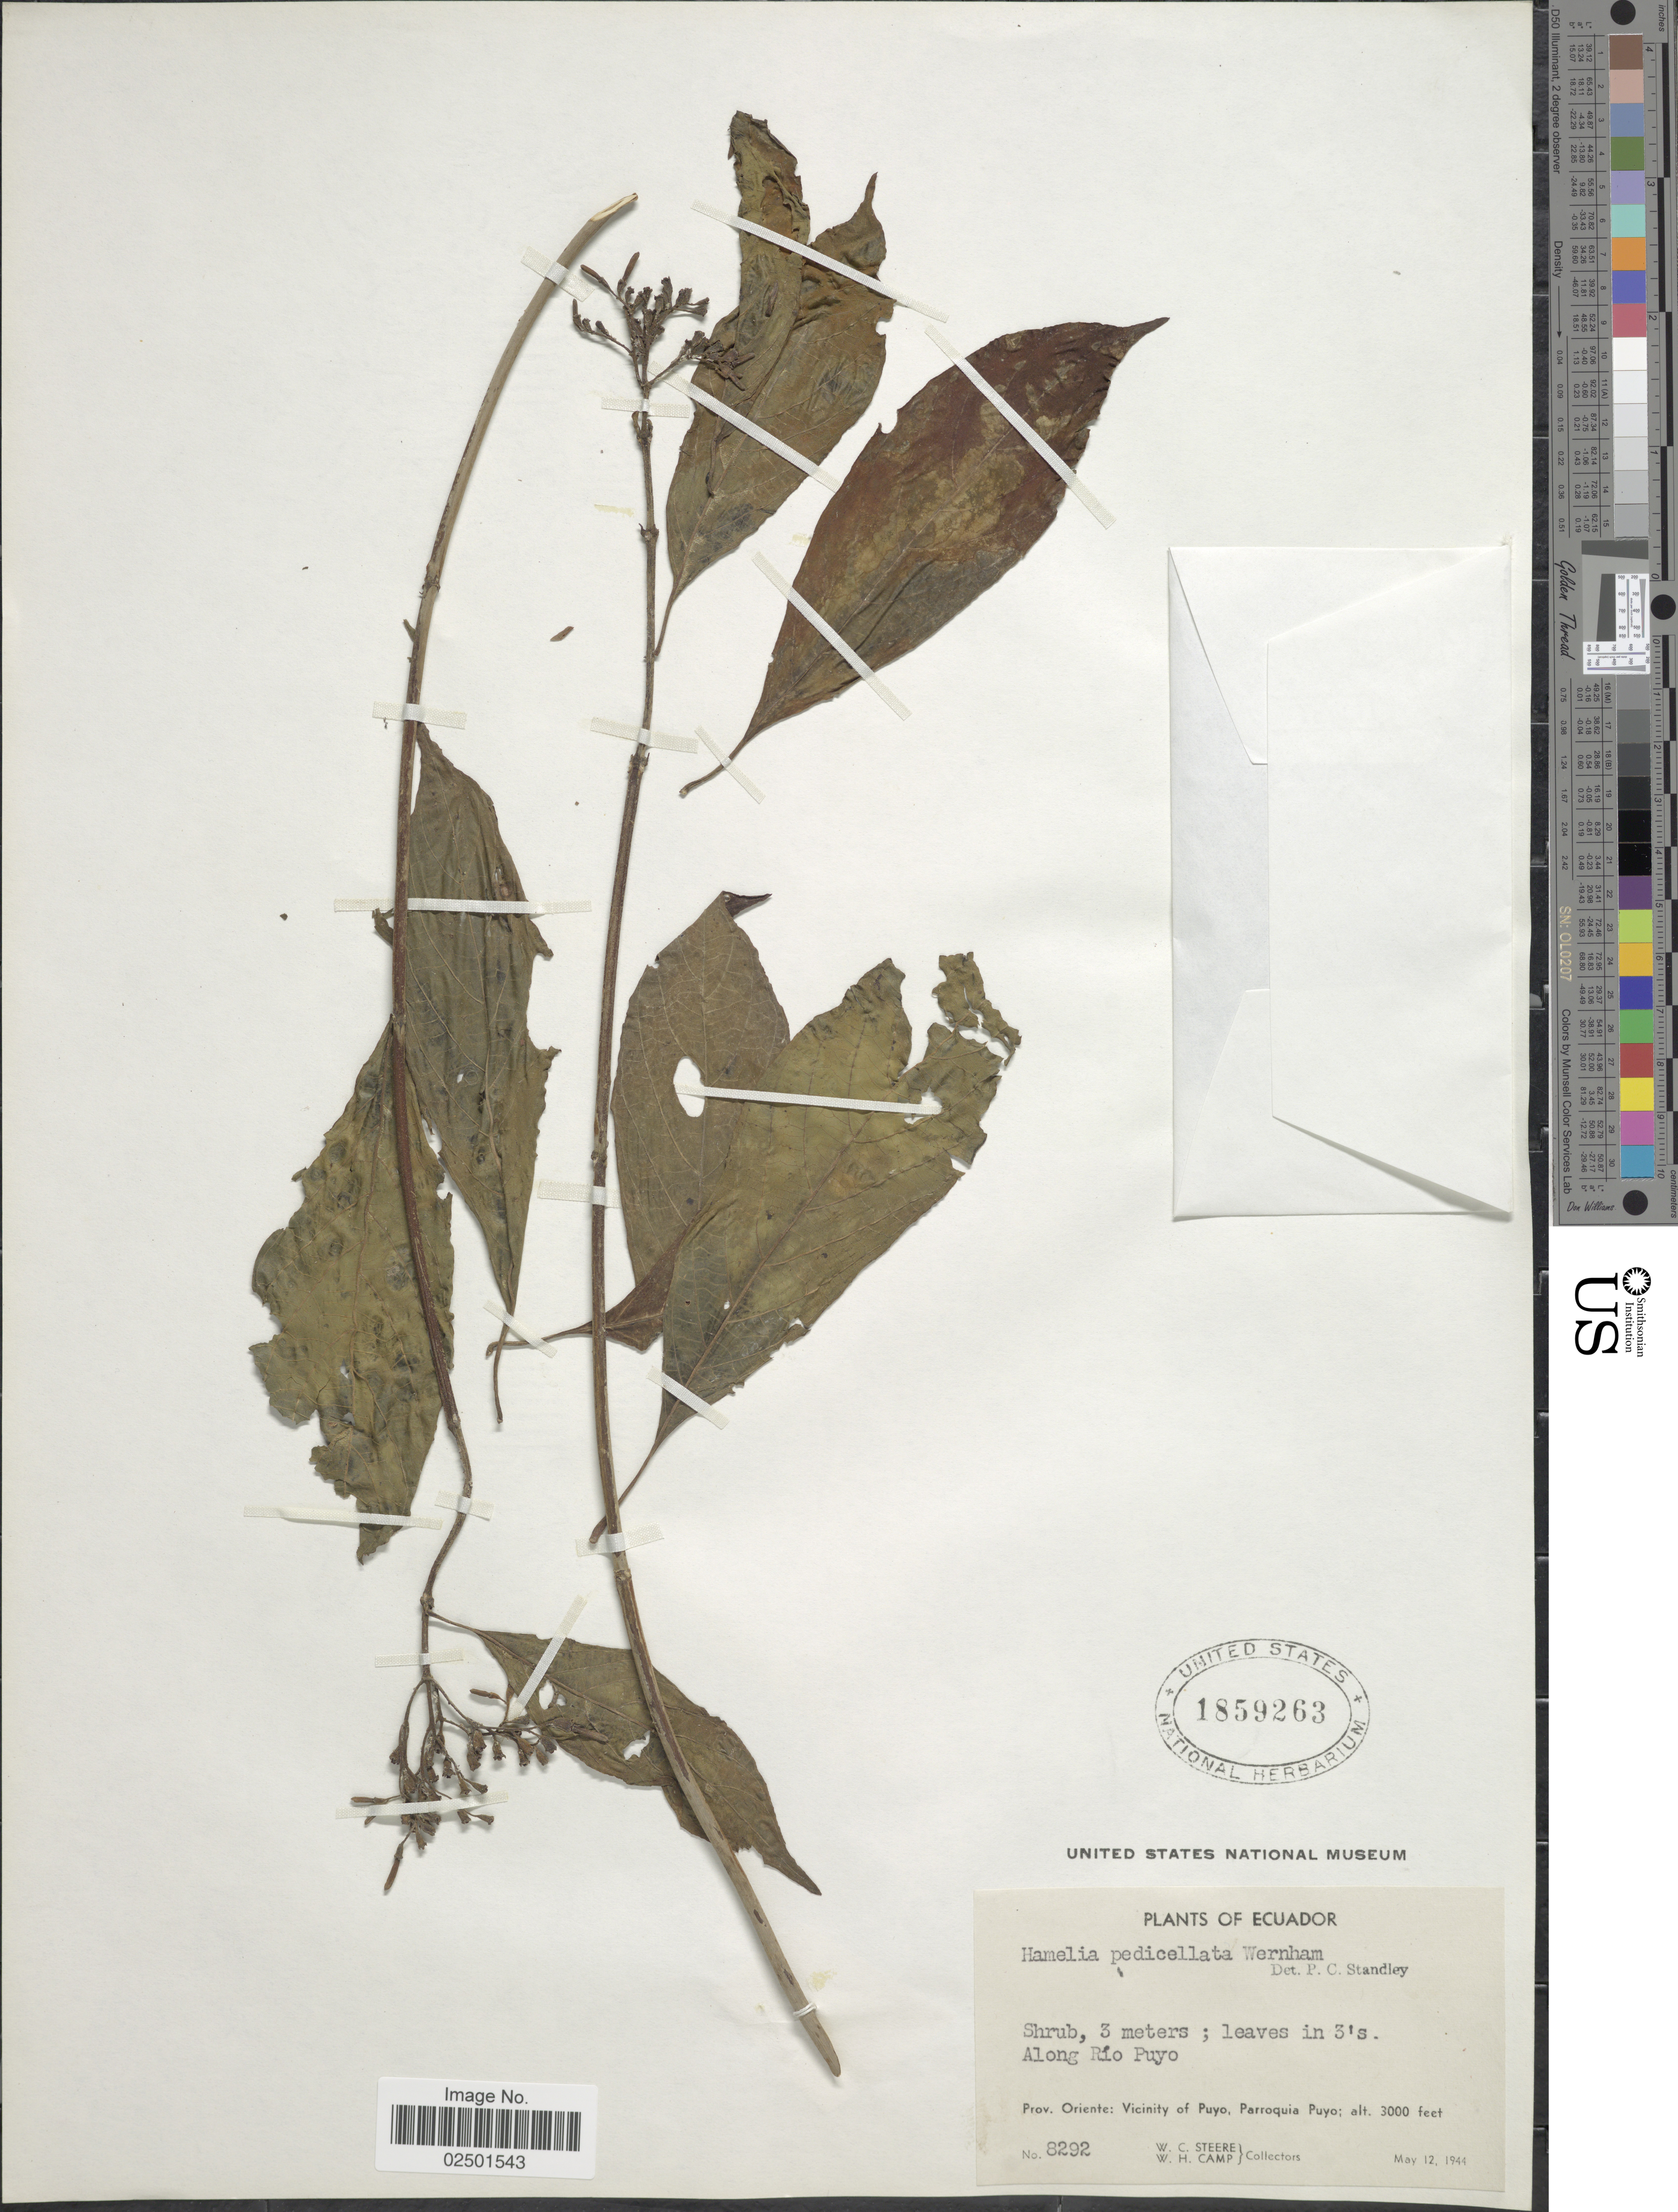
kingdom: Plantae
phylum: Tracheophyta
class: Magnoliopsida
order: Gentianales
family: Rubiaceae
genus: Hamelia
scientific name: Hamelia patens var. glabra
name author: Oerst.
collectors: W. C. Steere & W. H. Camp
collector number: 8292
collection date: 1944-05-12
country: Ecuador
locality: Prov. Oriente: Vicinity of Puyo. Parroquia Puyo.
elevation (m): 914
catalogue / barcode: US 1859263